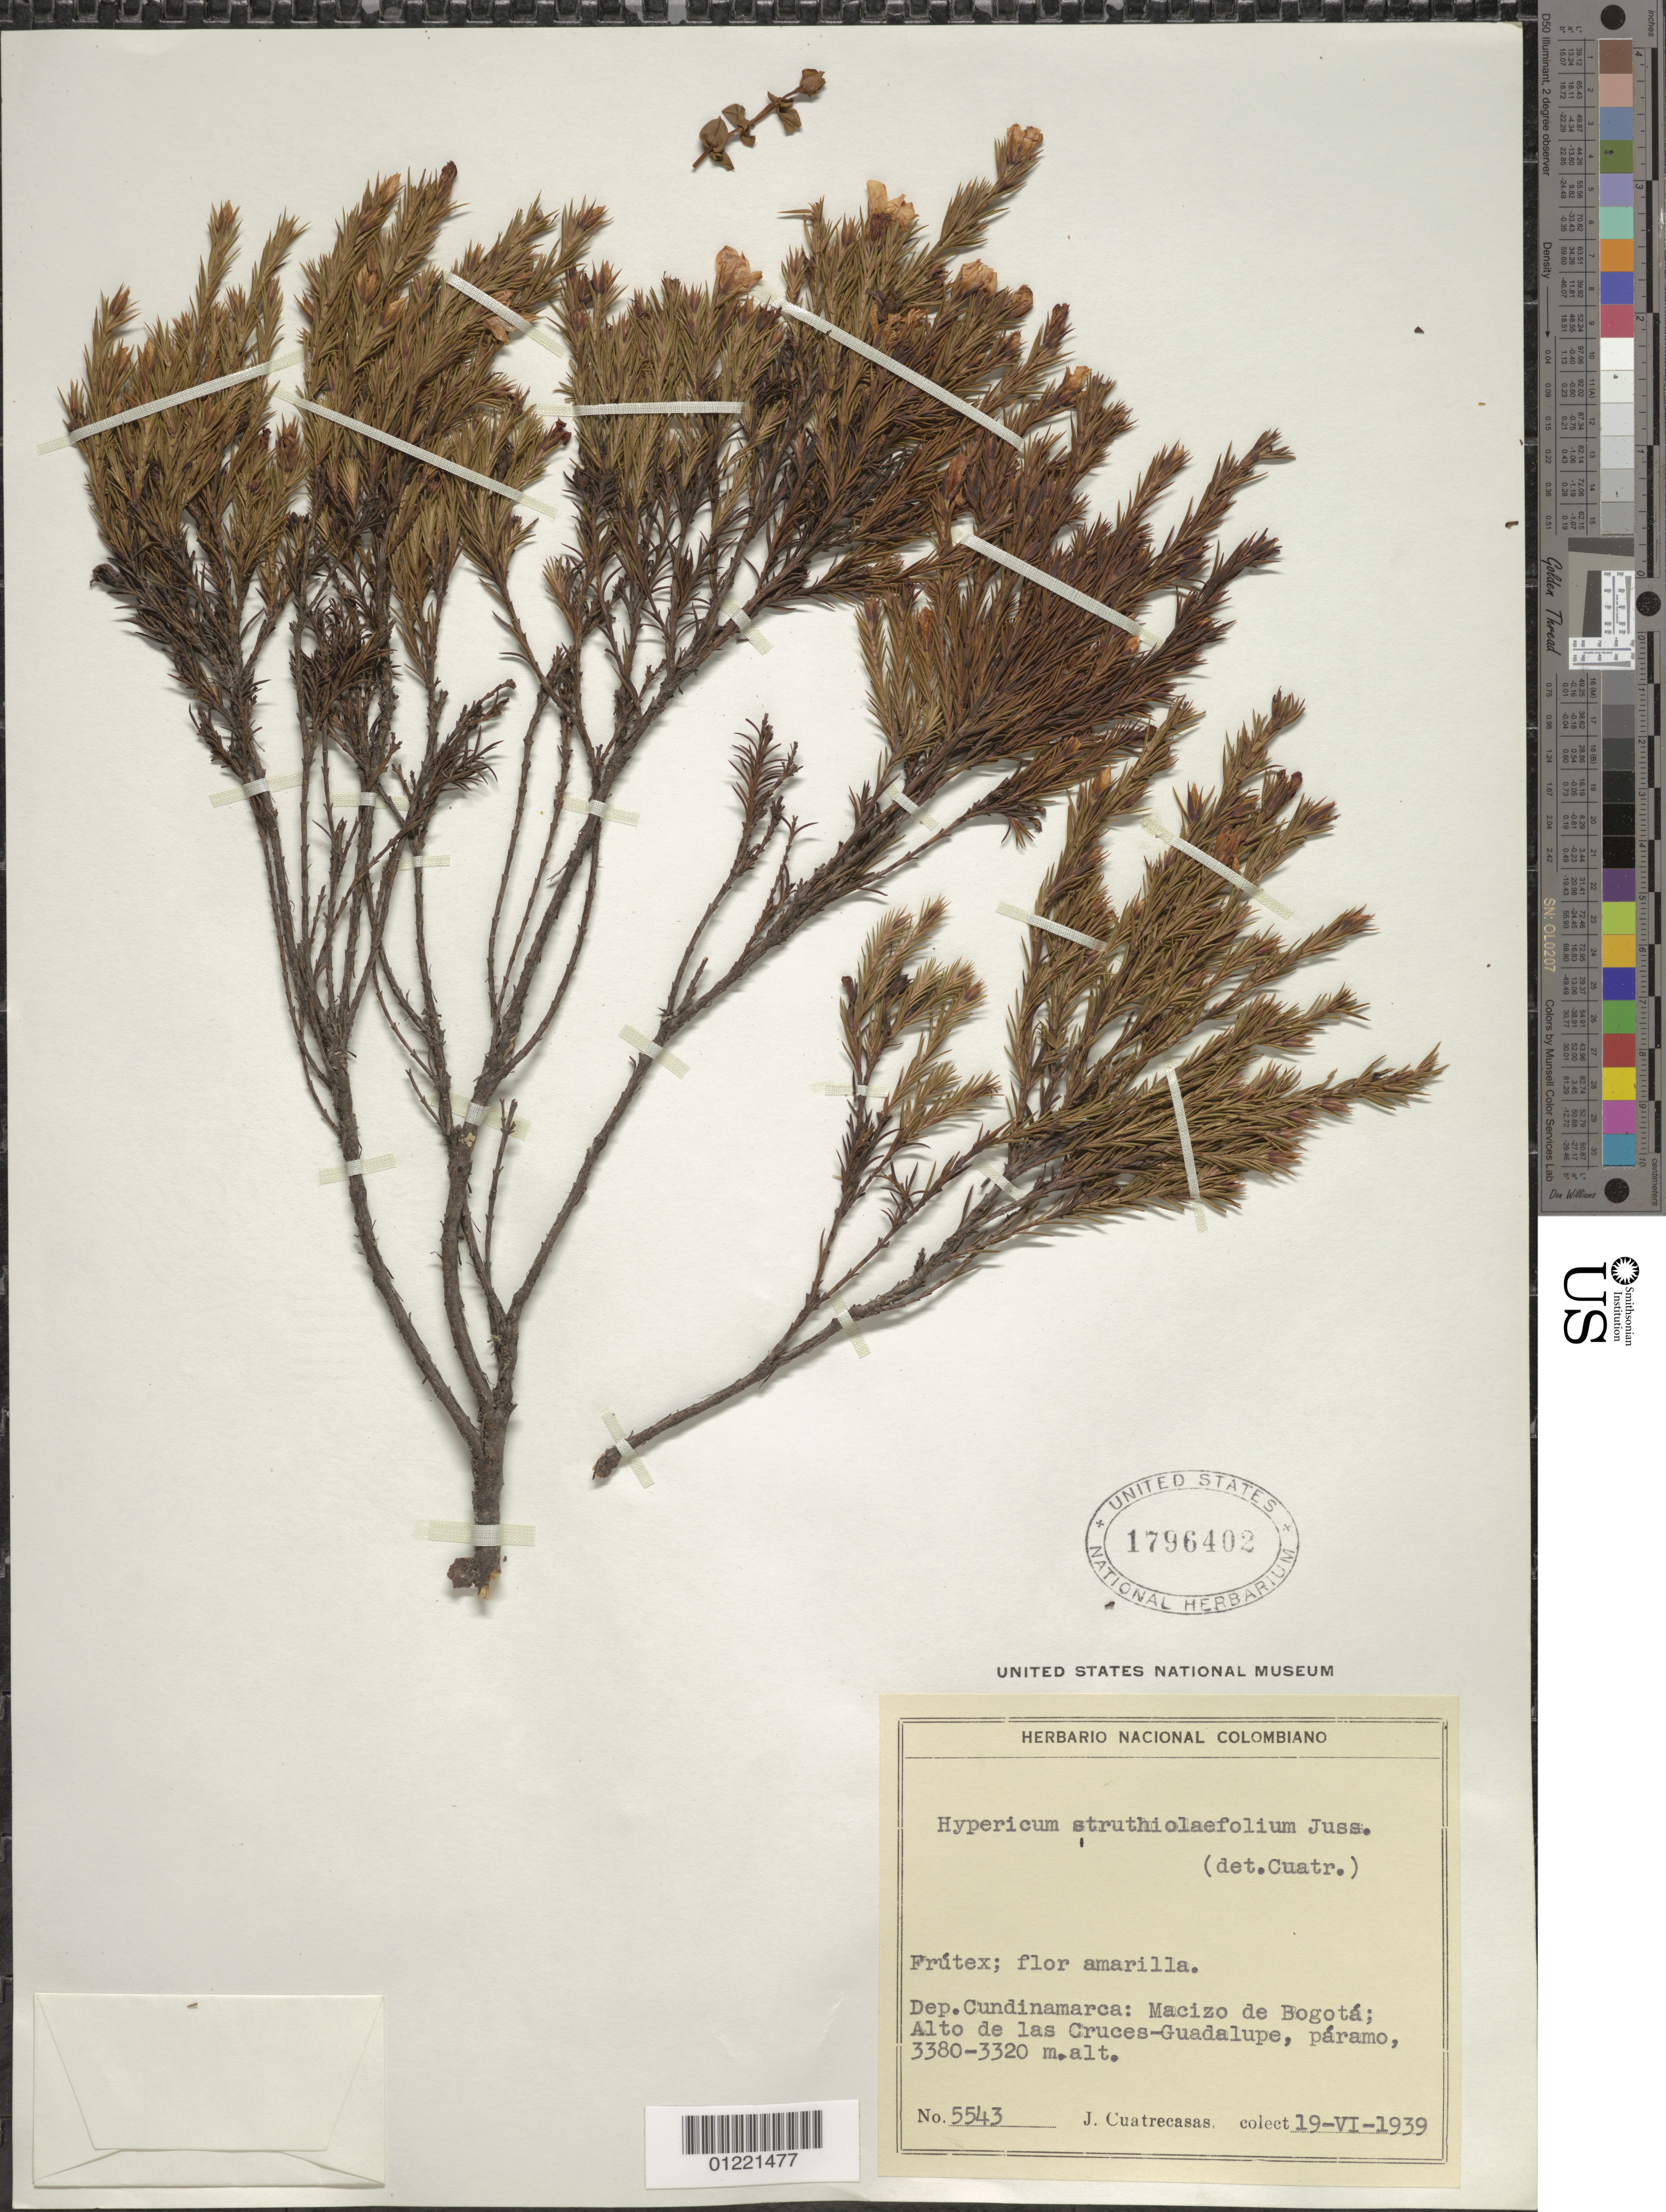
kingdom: Plantae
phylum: Tracheophyta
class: Magnoliopsida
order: Malpighiales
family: Hypericaceae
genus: Hypericum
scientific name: Hypericum strictum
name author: Kunth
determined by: Strong, M. T., (US), Smithsonian Institution - National Museum of Natural History (UNITED STATES)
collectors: J. Cuatrecasas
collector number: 5543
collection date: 1939-06-19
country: Colombia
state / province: Cundinamarca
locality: Macizo de Bogota: Alto de las Cruces, Guadalupe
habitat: paramo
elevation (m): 3320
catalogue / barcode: US 1796402